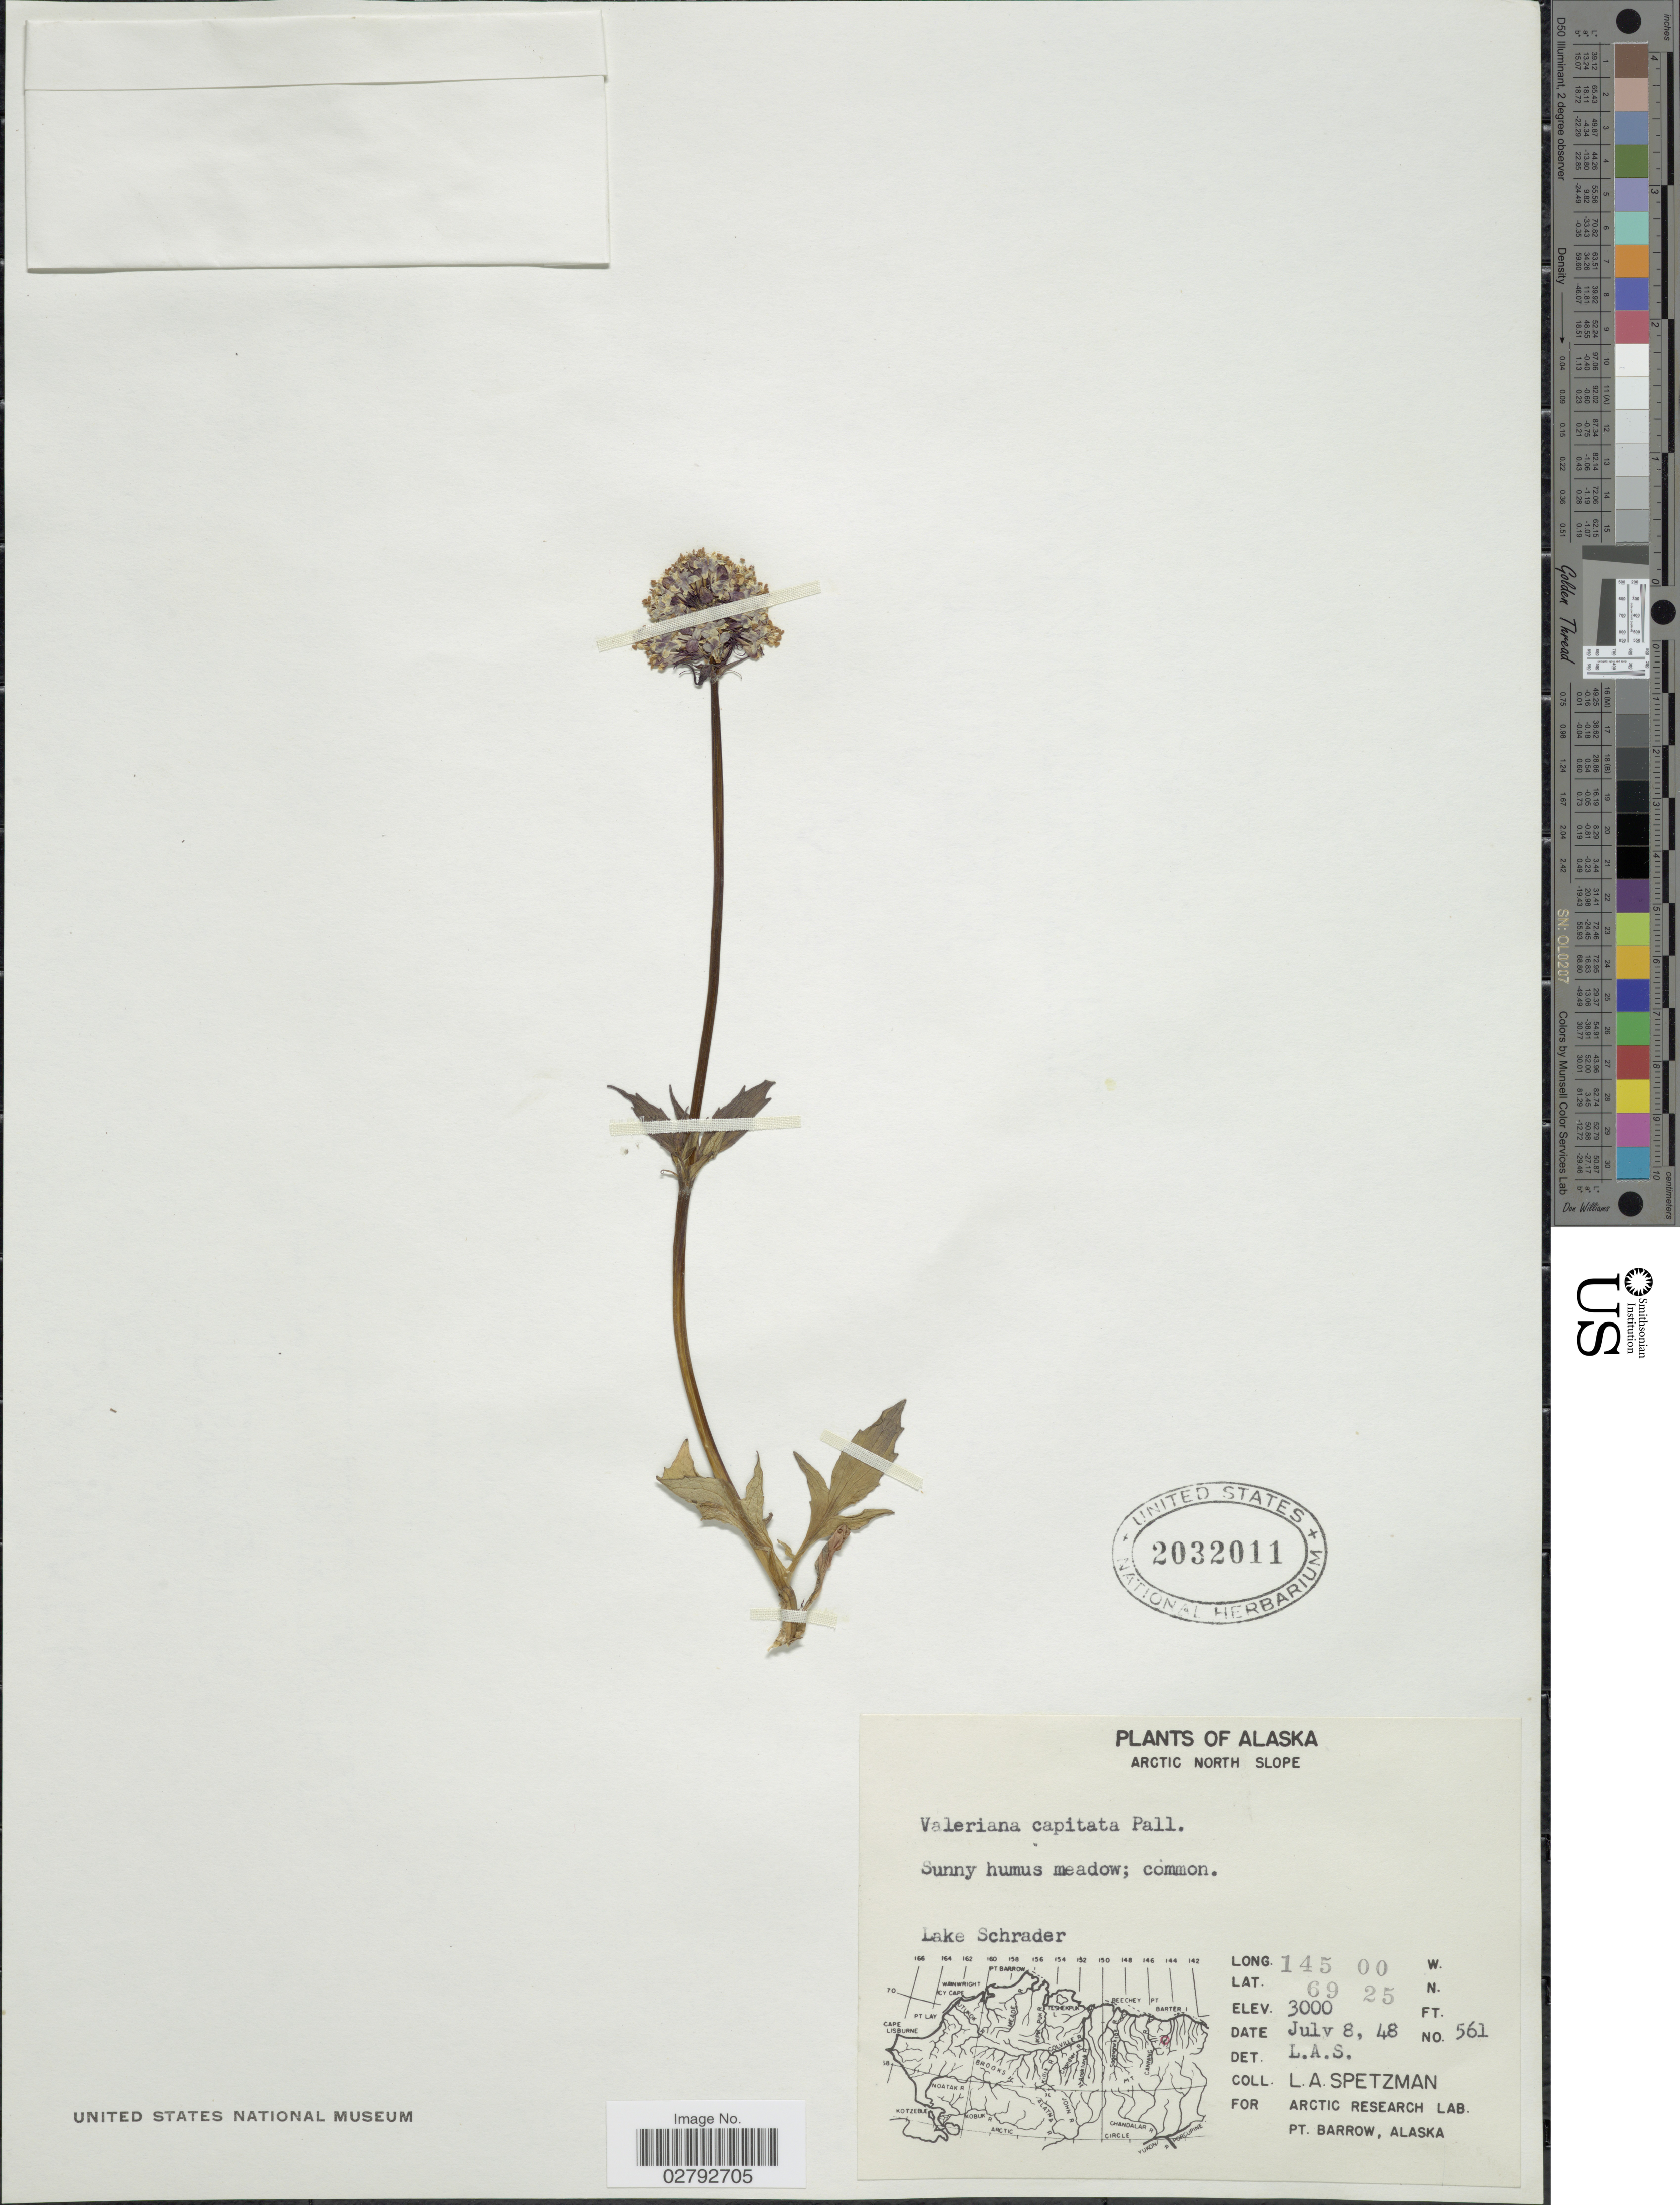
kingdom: Plantae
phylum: Tracheophyta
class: Magnoliopsida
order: Dipsacales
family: Caprifoliaceae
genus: Valeriana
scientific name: Valeriana capitata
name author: Link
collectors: L. Spetzman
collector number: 561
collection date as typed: Transcribed d/m/y: 8/7/48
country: United States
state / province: Alaska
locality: Arctic North Slope. Lake Schrader.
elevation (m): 914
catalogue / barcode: US 2032011